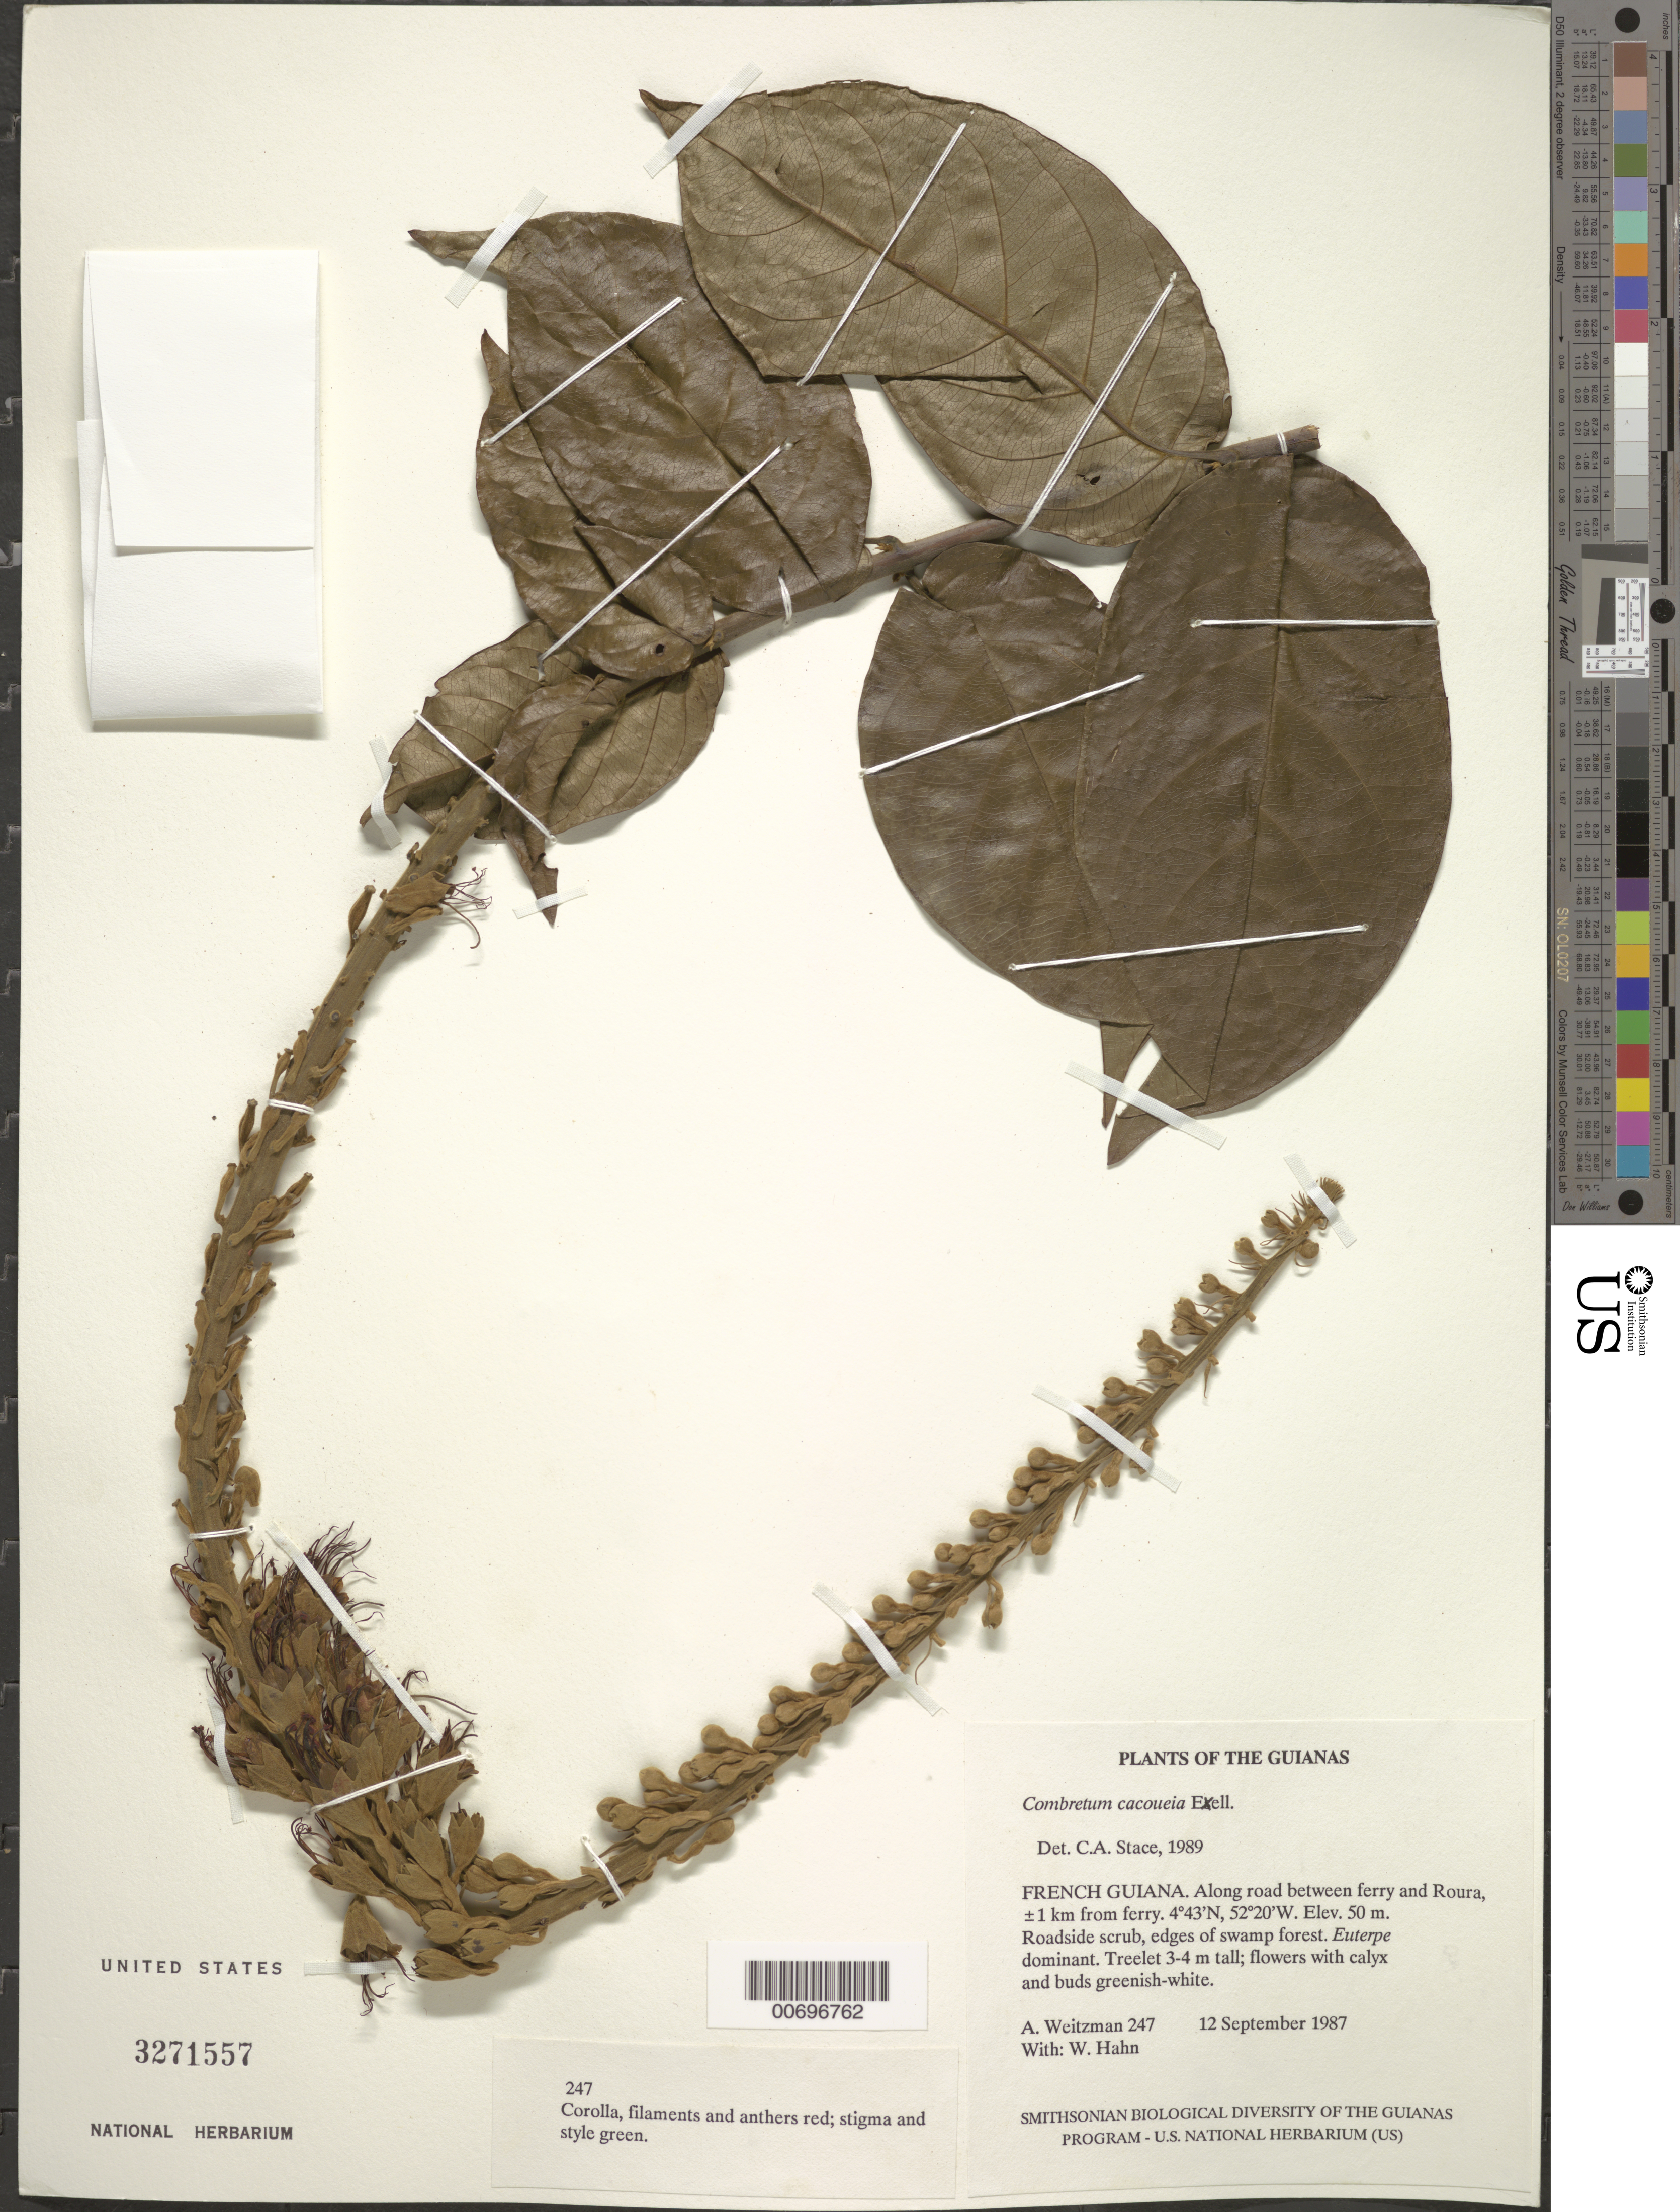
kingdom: Plantae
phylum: Tracheophyta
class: Magnoliopsida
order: Myrtales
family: Combretaceae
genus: Combretum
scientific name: Combretum cacoucia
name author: Exell ex Sandwith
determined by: Stace, C. A.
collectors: A. L. Weitzman & W. Hahn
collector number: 247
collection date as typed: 12 September 1987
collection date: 1987-09-12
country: French Guiana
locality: Along road between ferry and Roura, ±1 km from ferry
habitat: Roadside scrub, edges of Swamp forestEuterpe dominant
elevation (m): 50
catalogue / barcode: US 3271557